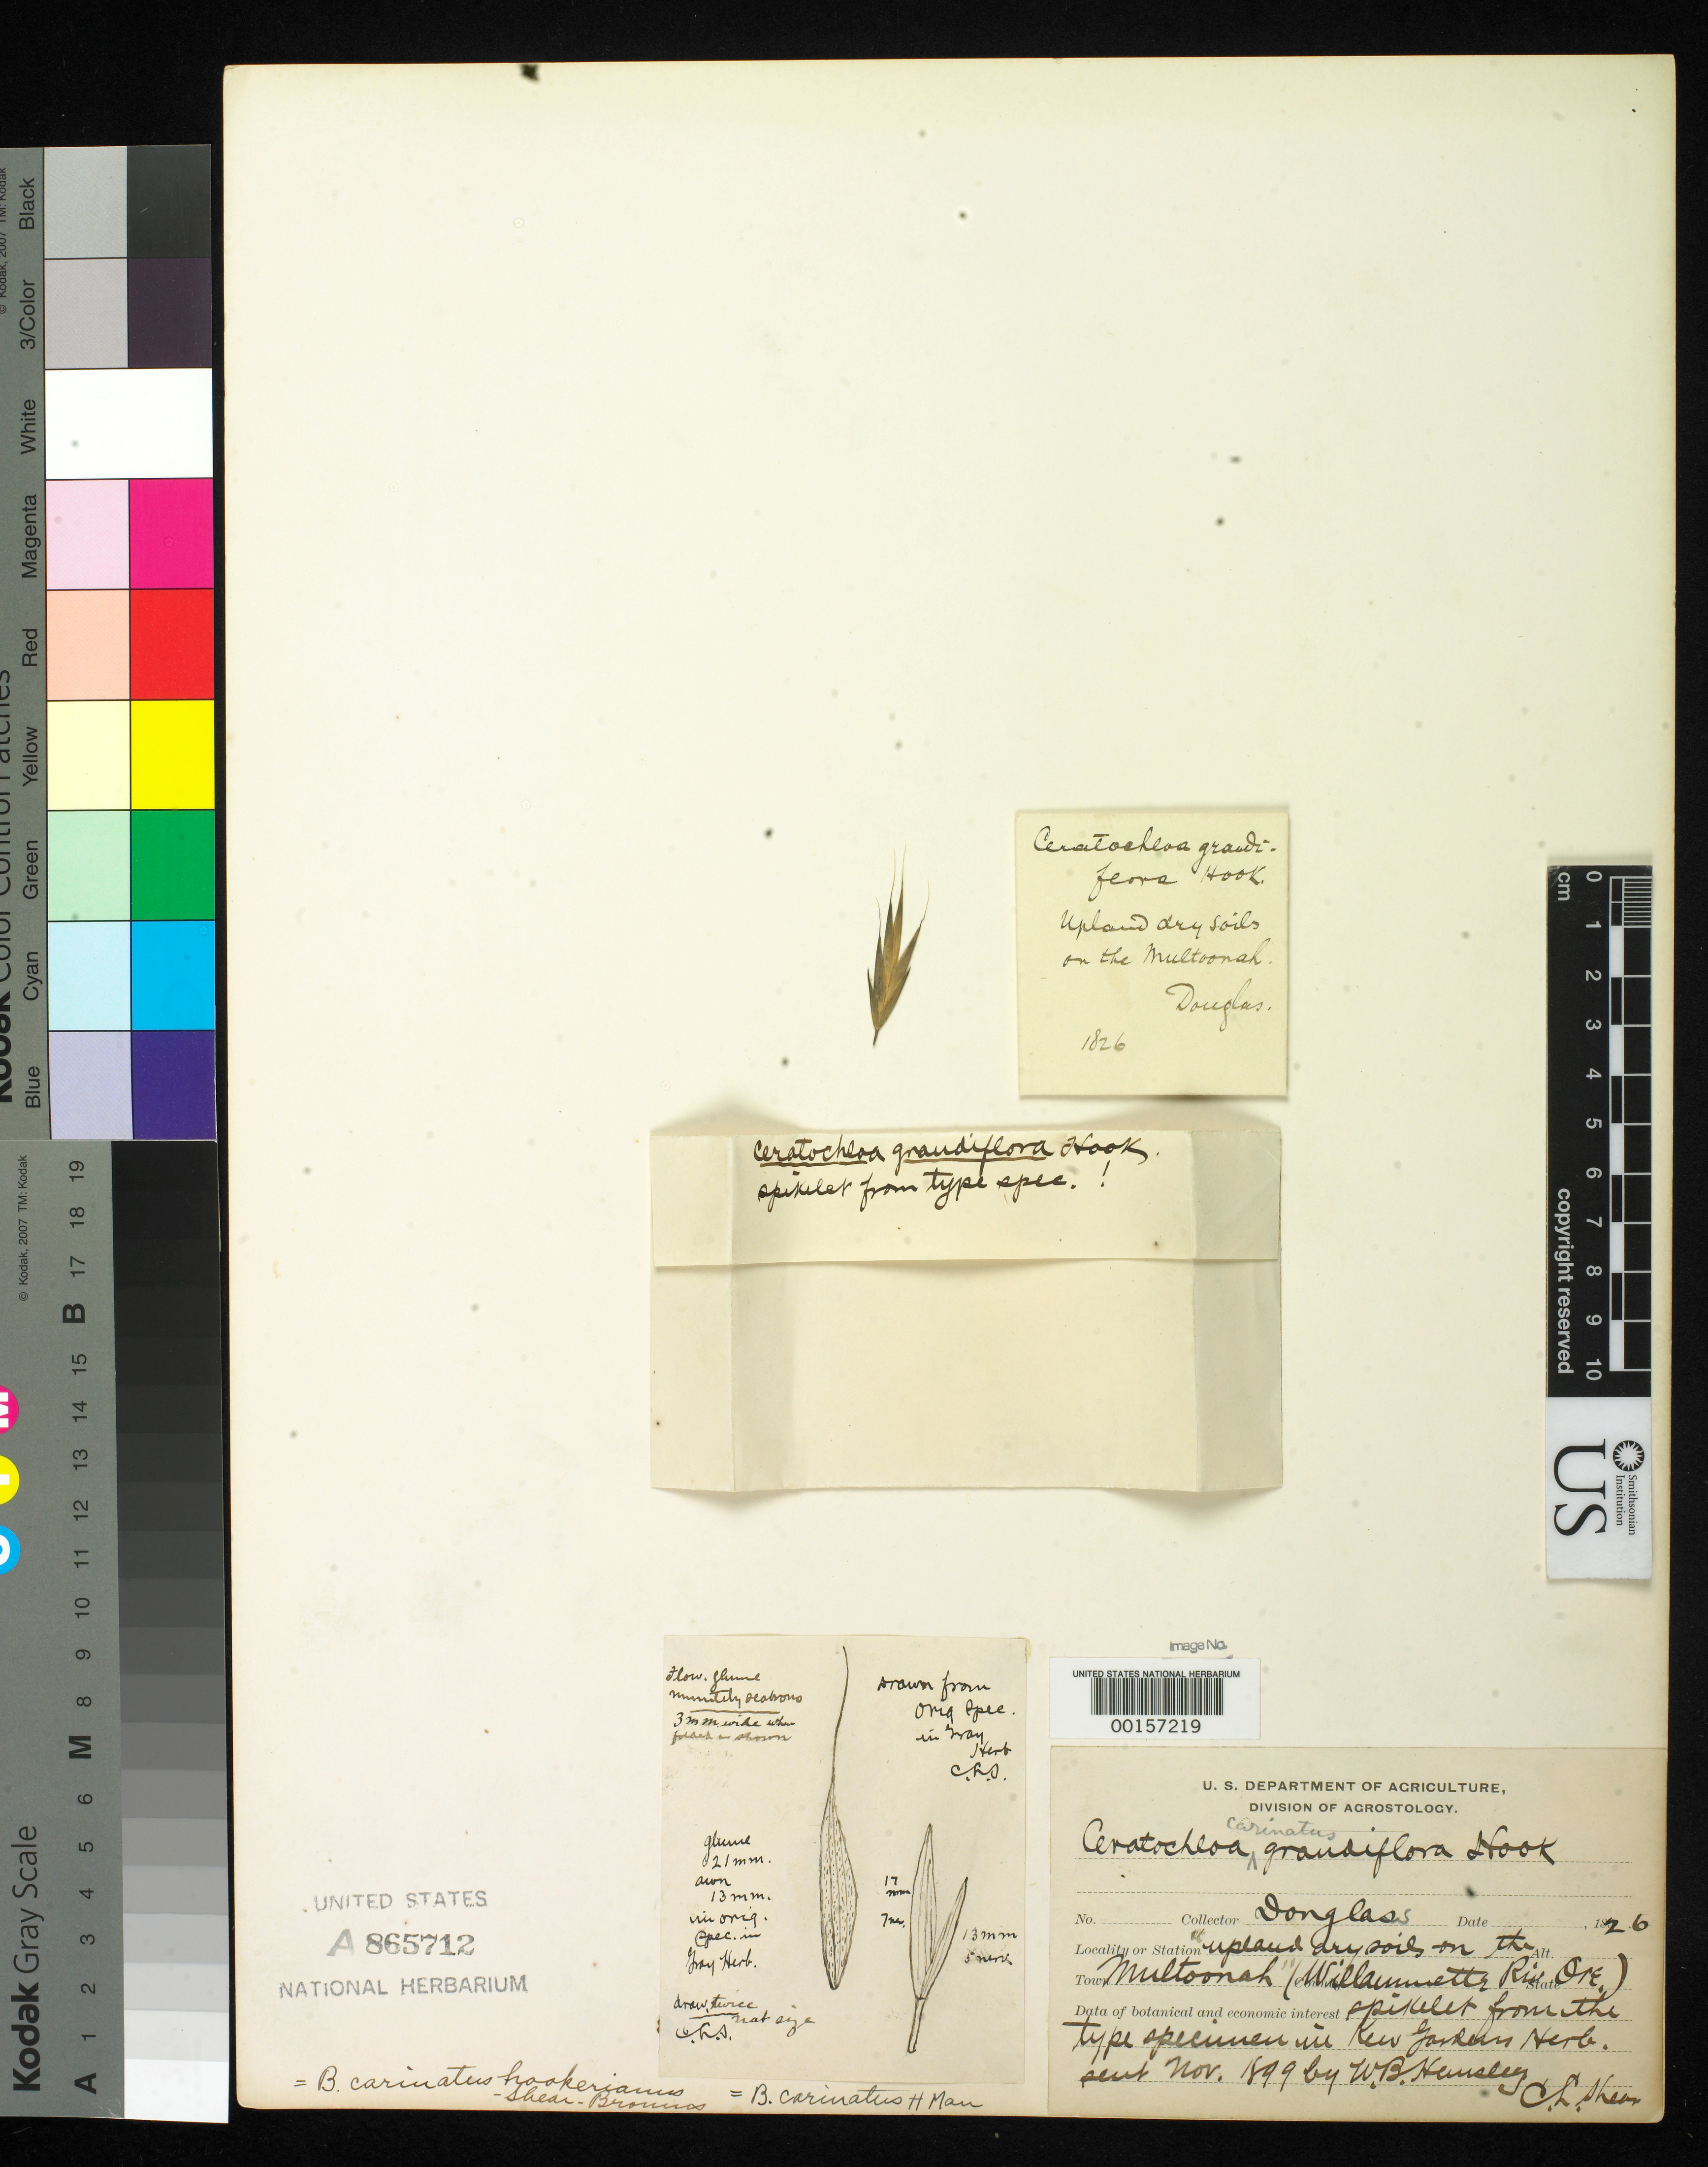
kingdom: Plantae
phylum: Tracheophyta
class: Liliopsida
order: Poales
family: Poaceae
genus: Ceratochloa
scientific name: Ceratochloa grandiflora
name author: Hook. f.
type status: Type Fragment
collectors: D. Douglas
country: United States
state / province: Oregon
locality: Columbia River plains, on the Multoonah/Willaumette rivers.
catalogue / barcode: US 865712A